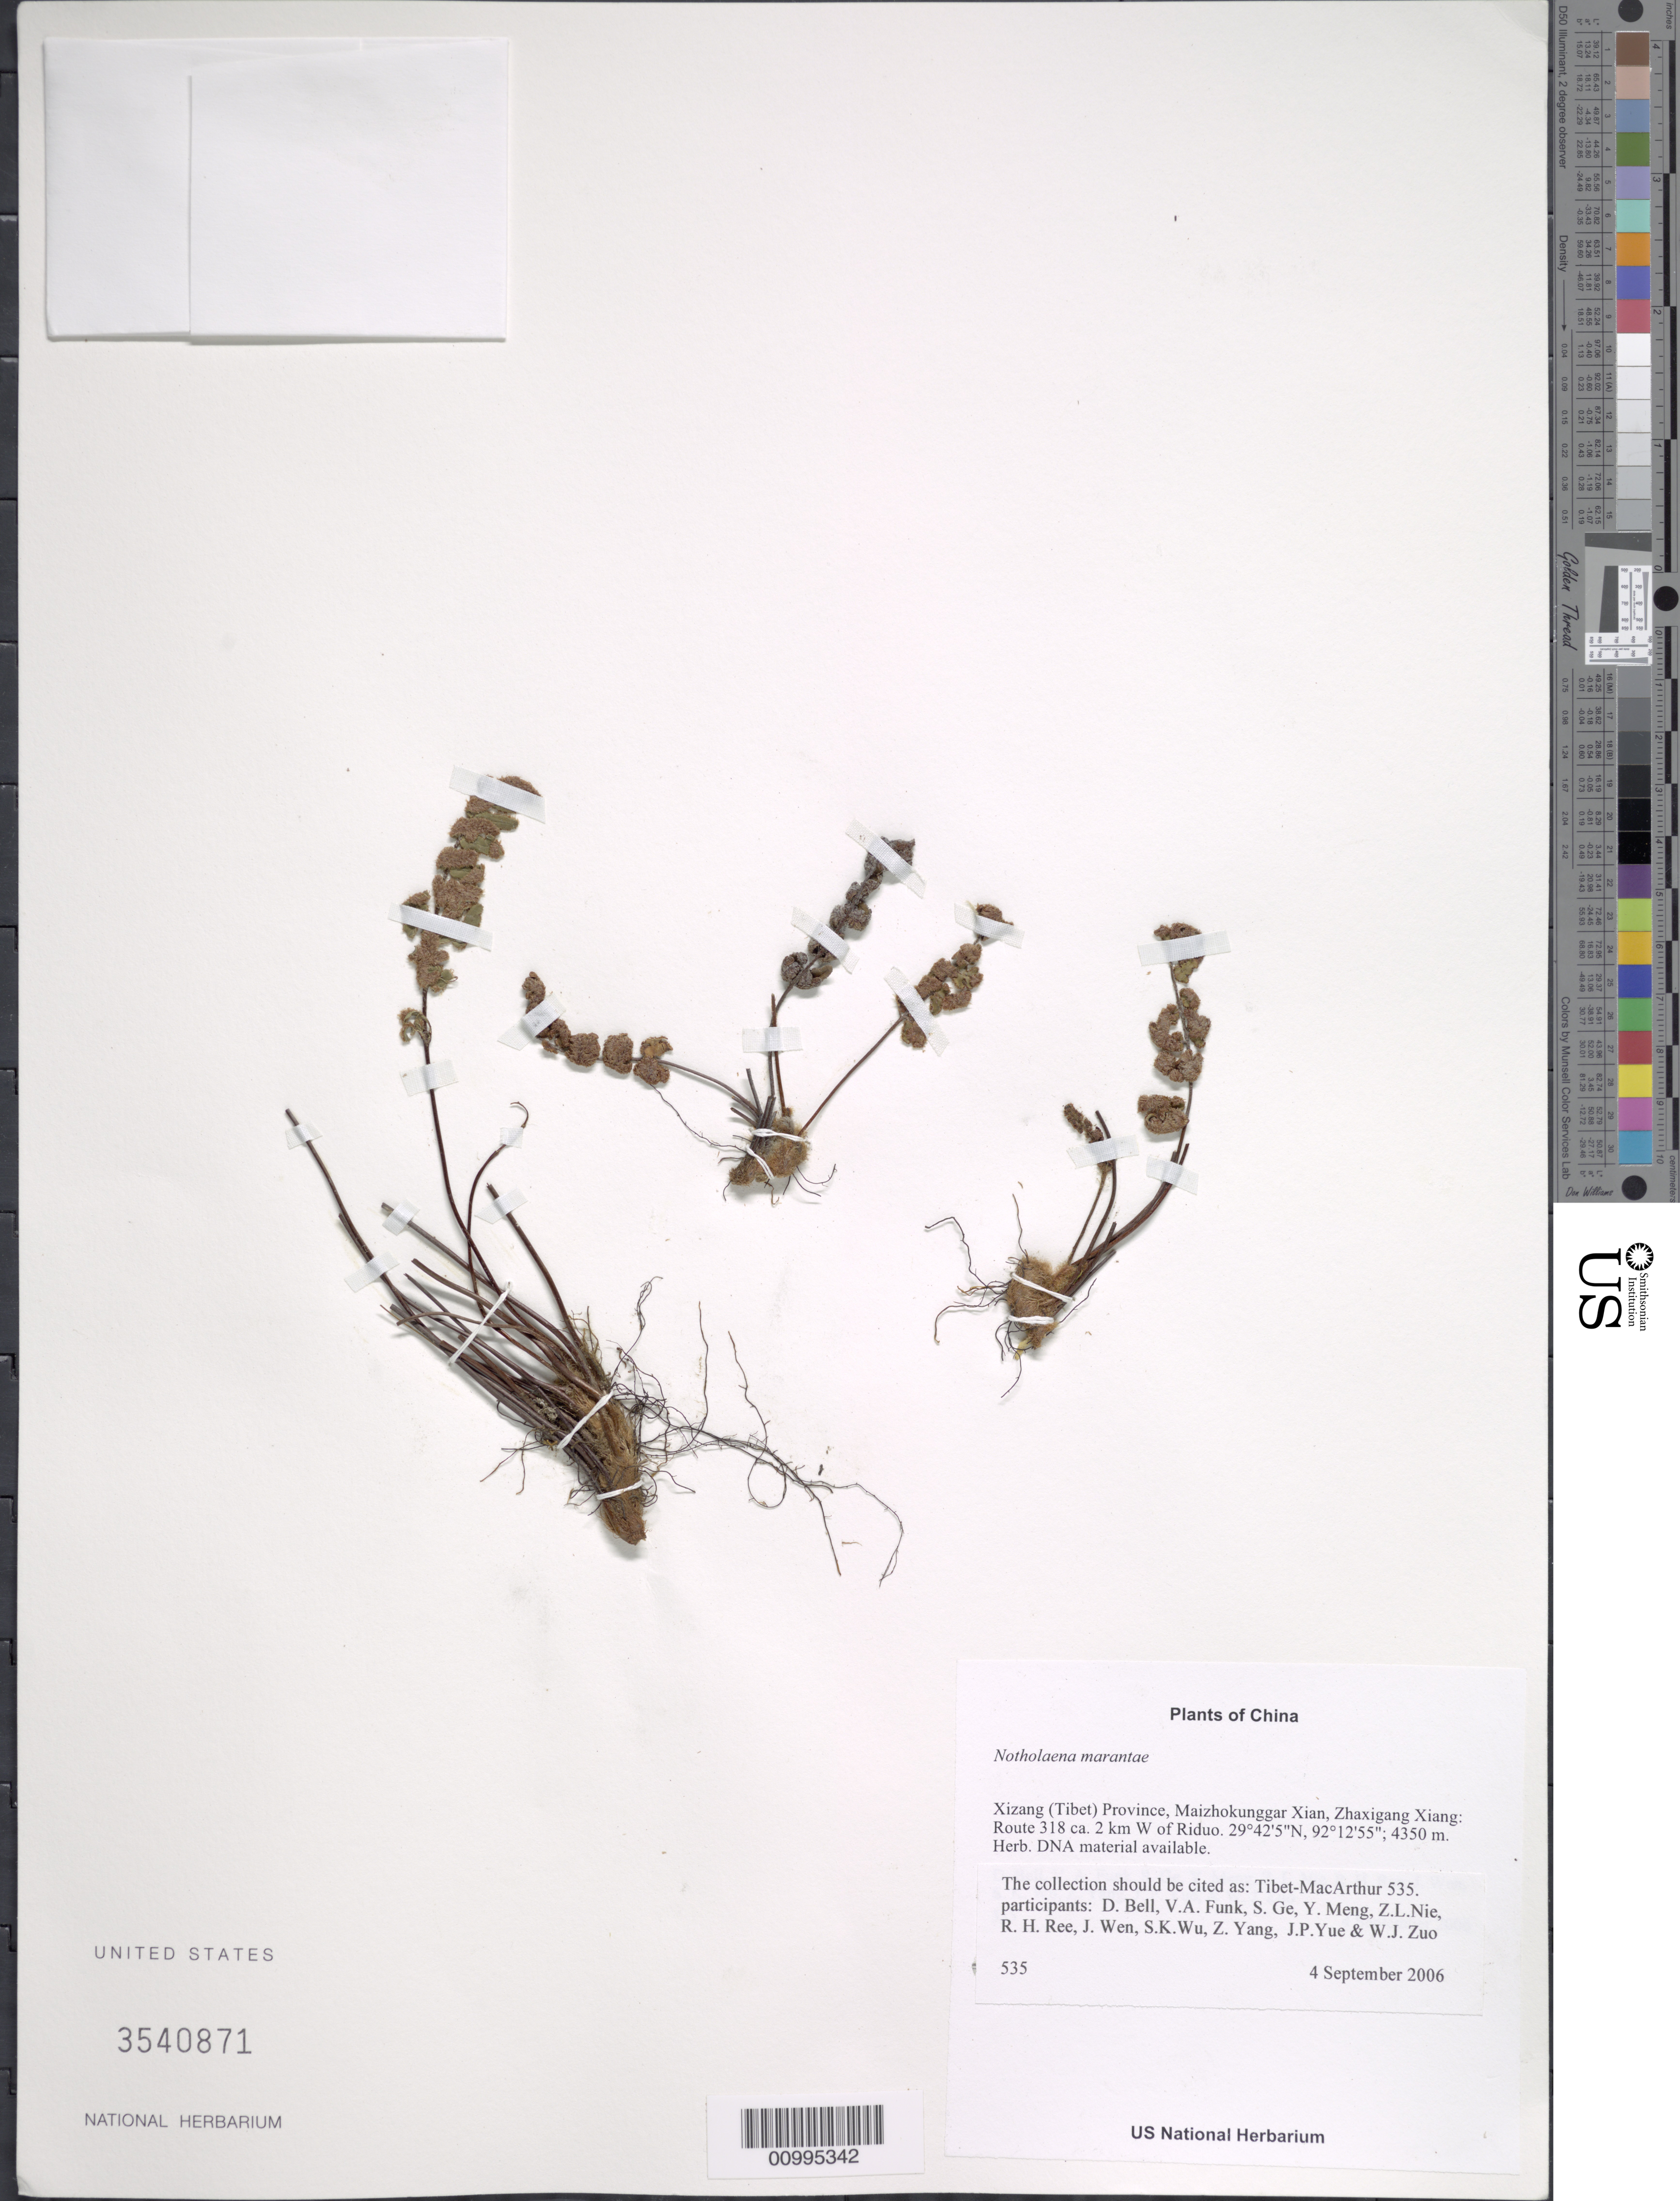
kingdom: Plantae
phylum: Tracheophyta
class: Polypodiopsida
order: Polypodiales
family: Pteridaceae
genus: Cheilanthes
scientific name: Cheilanthes marantae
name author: Domin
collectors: Tibet-MacArthur, D. A. Bell, V. Funk, S. Ge, Y. Meng, Z. Nie, R. Ree, J. Wen, S. K. Wu, Z. Yang, J. Yue & W. Zuo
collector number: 535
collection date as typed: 04 Sep 2006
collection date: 2006-09-04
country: China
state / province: Xizang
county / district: Maizhokunggar Xian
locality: Zhaxigang Xiang. Route 318 ca. 2 km W of Riduo.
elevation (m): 4350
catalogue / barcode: US 3540871